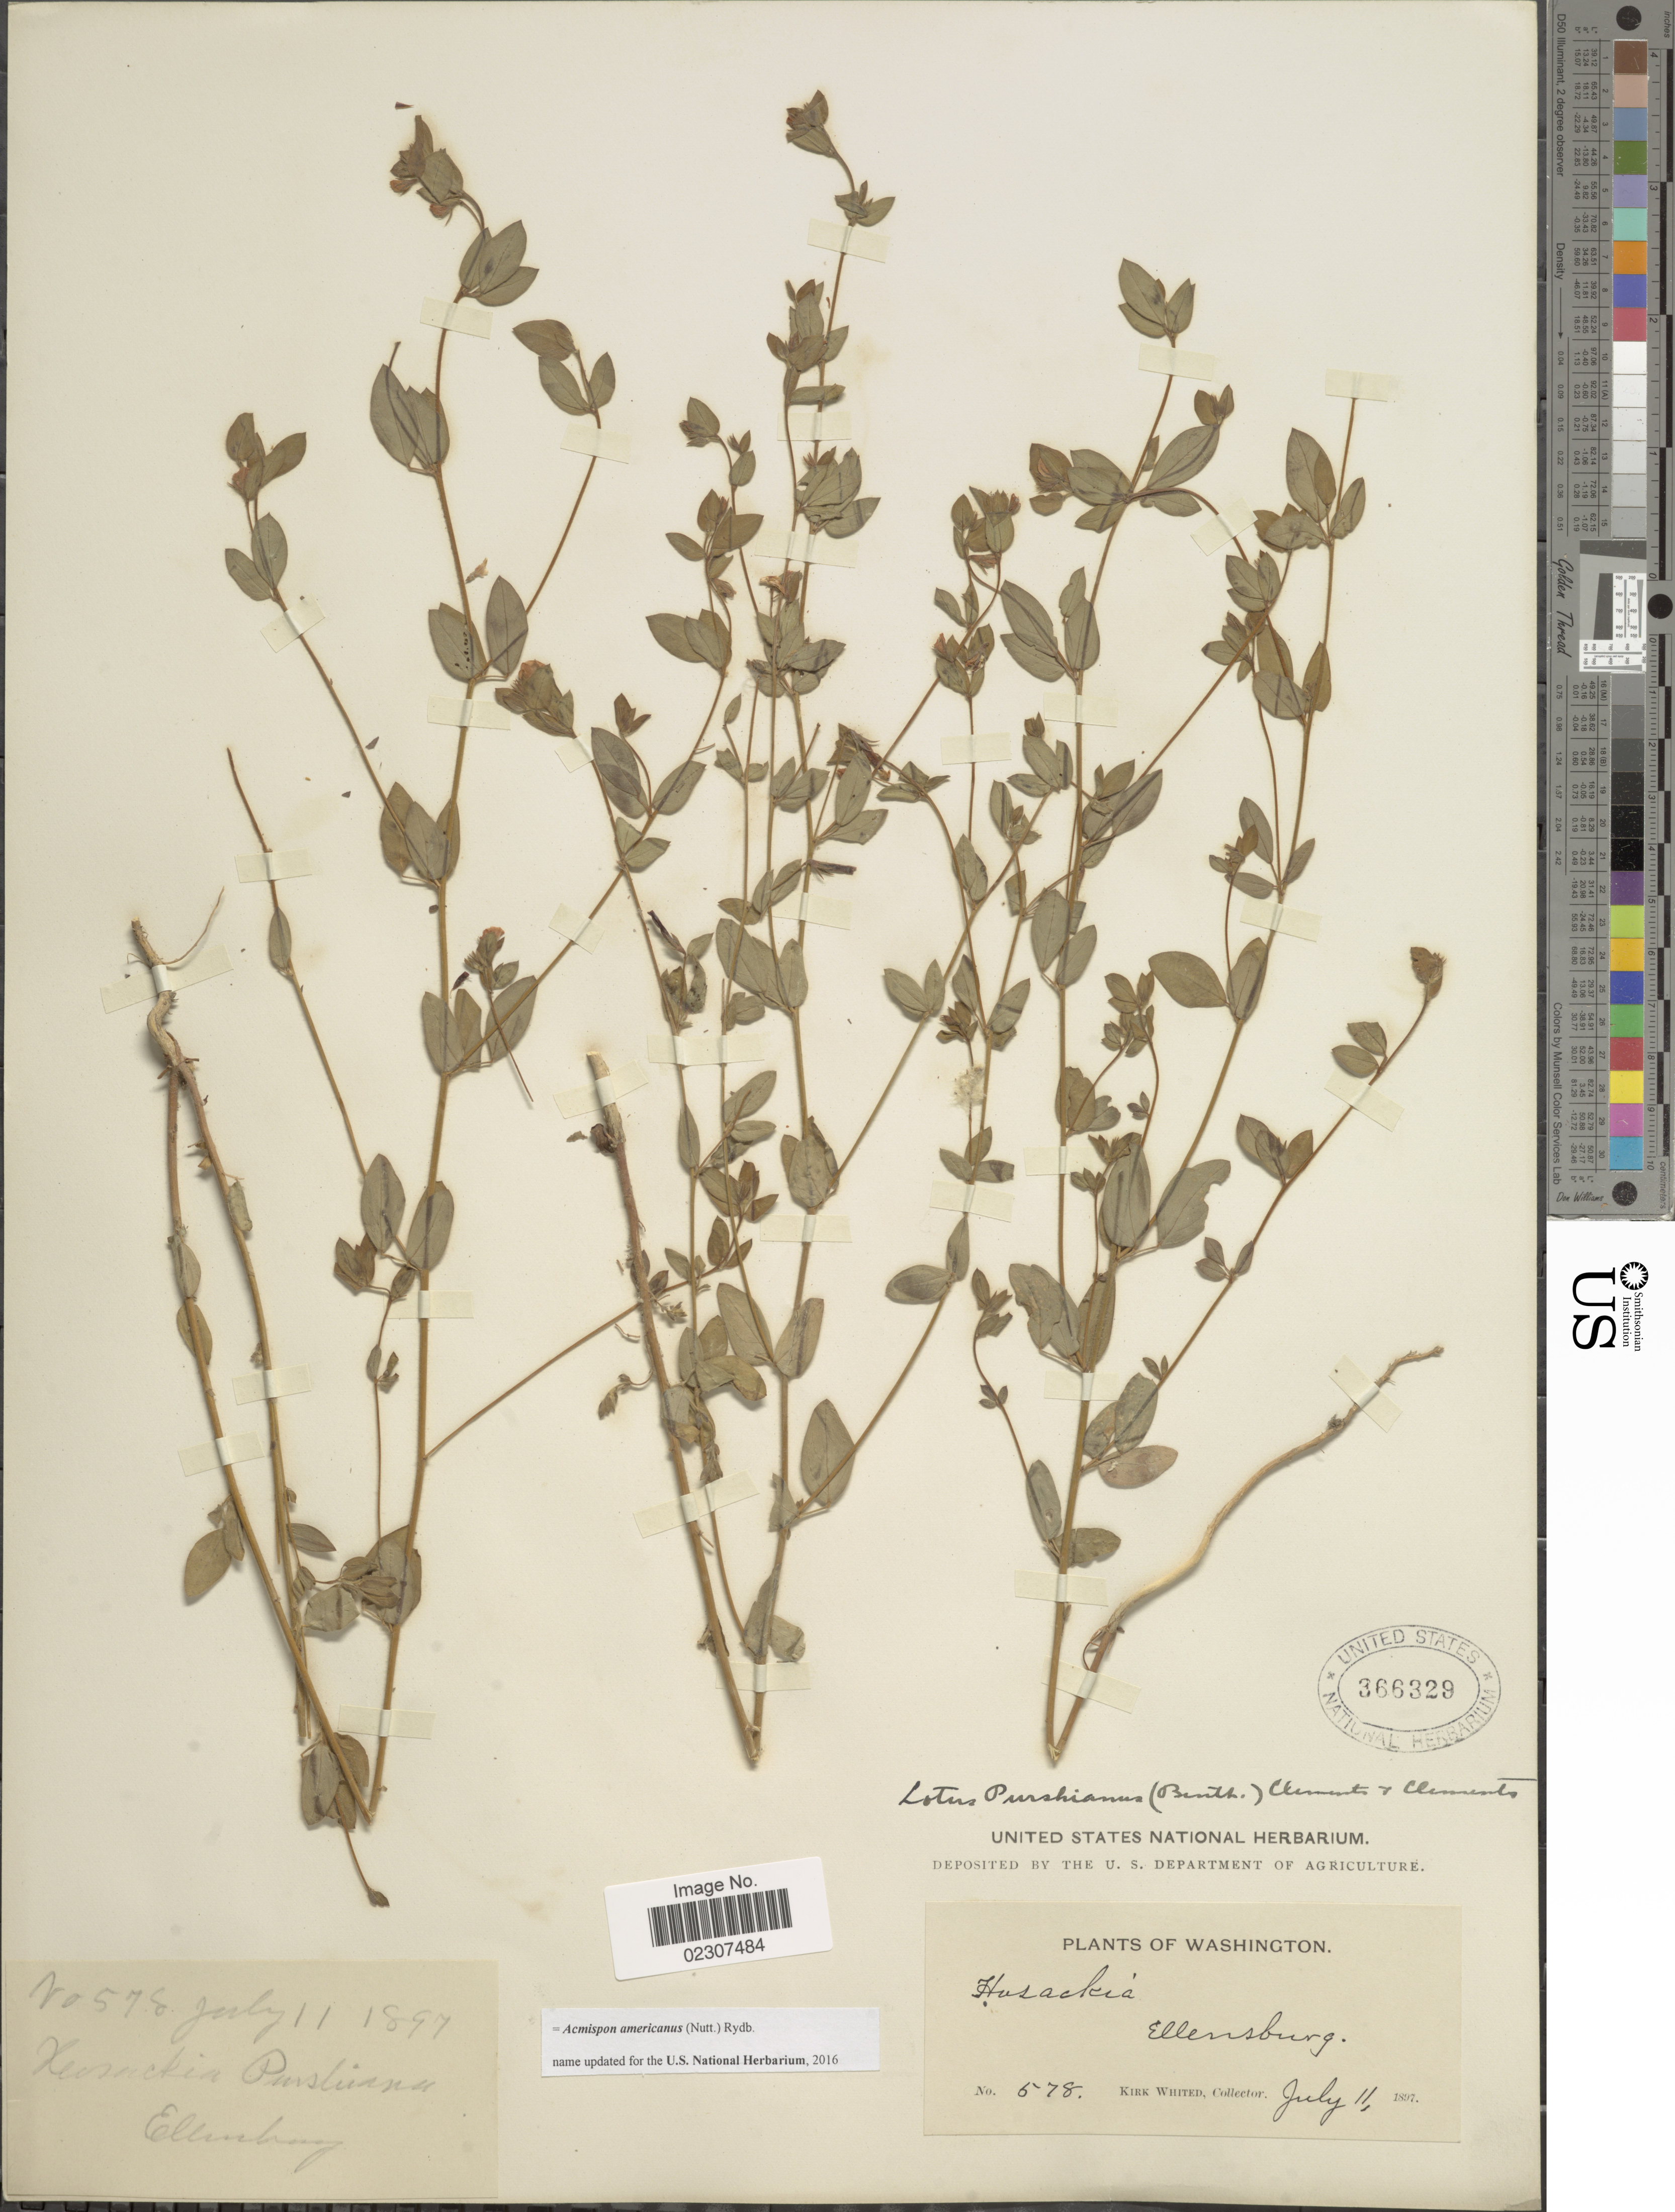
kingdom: Plantae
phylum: Tracheophyta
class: Magnoliopsida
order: Fabales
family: Fabaceae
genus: Acmispon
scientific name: Acmispon americanus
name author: (Nutt.) Rydb.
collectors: K. Whited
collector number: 578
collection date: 1897-07-11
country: United States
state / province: Washington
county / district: Kittitas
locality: Washington, Ellensburg.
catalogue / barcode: US 366329